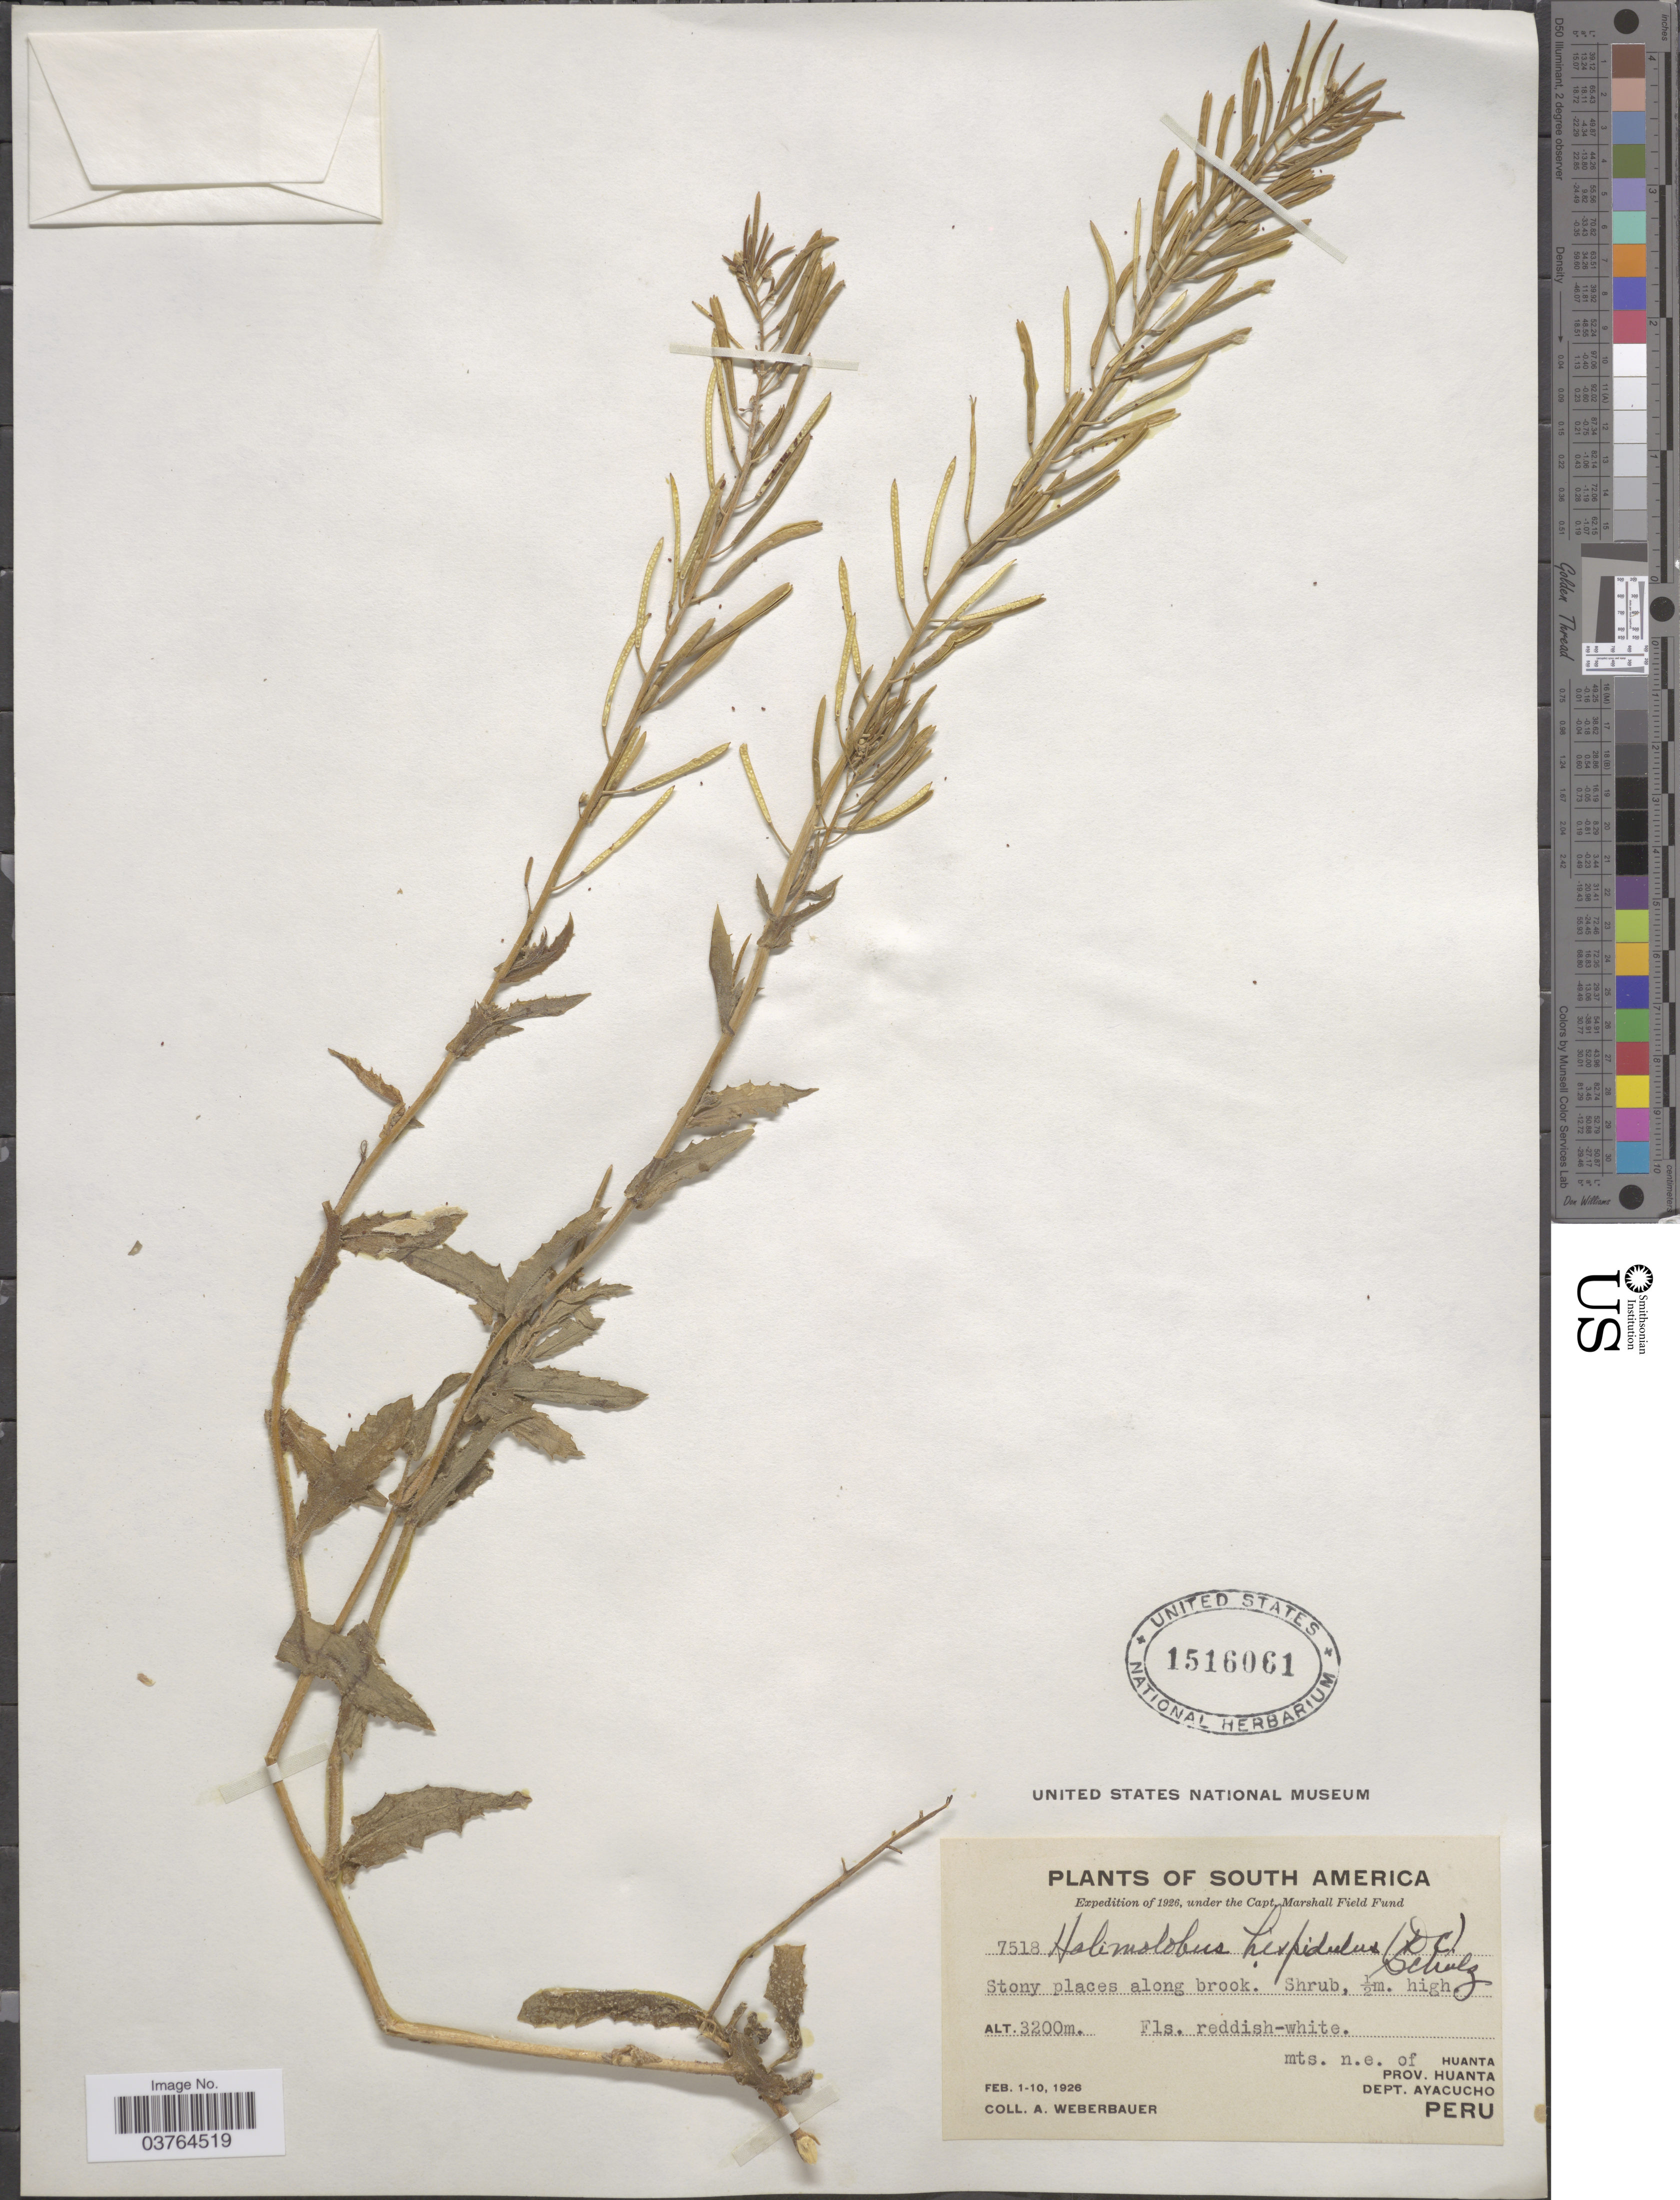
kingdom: Plantae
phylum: Tracheophyta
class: Magnoliopsida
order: Brassicales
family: Brassicaceae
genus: Exhalimolobos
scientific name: Exhalimolobos hispidulus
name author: (DC.) Al-Shehbaz & C.D. Bailey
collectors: A. Weberbauer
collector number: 7518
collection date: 1926-02-01/1926-02-10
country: Peru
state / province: Ayacucho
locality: Mts. n.e. of Huanta. Prov. Huanta. Dept. Ayacucho.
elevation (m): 3200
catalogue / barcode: US 1516061